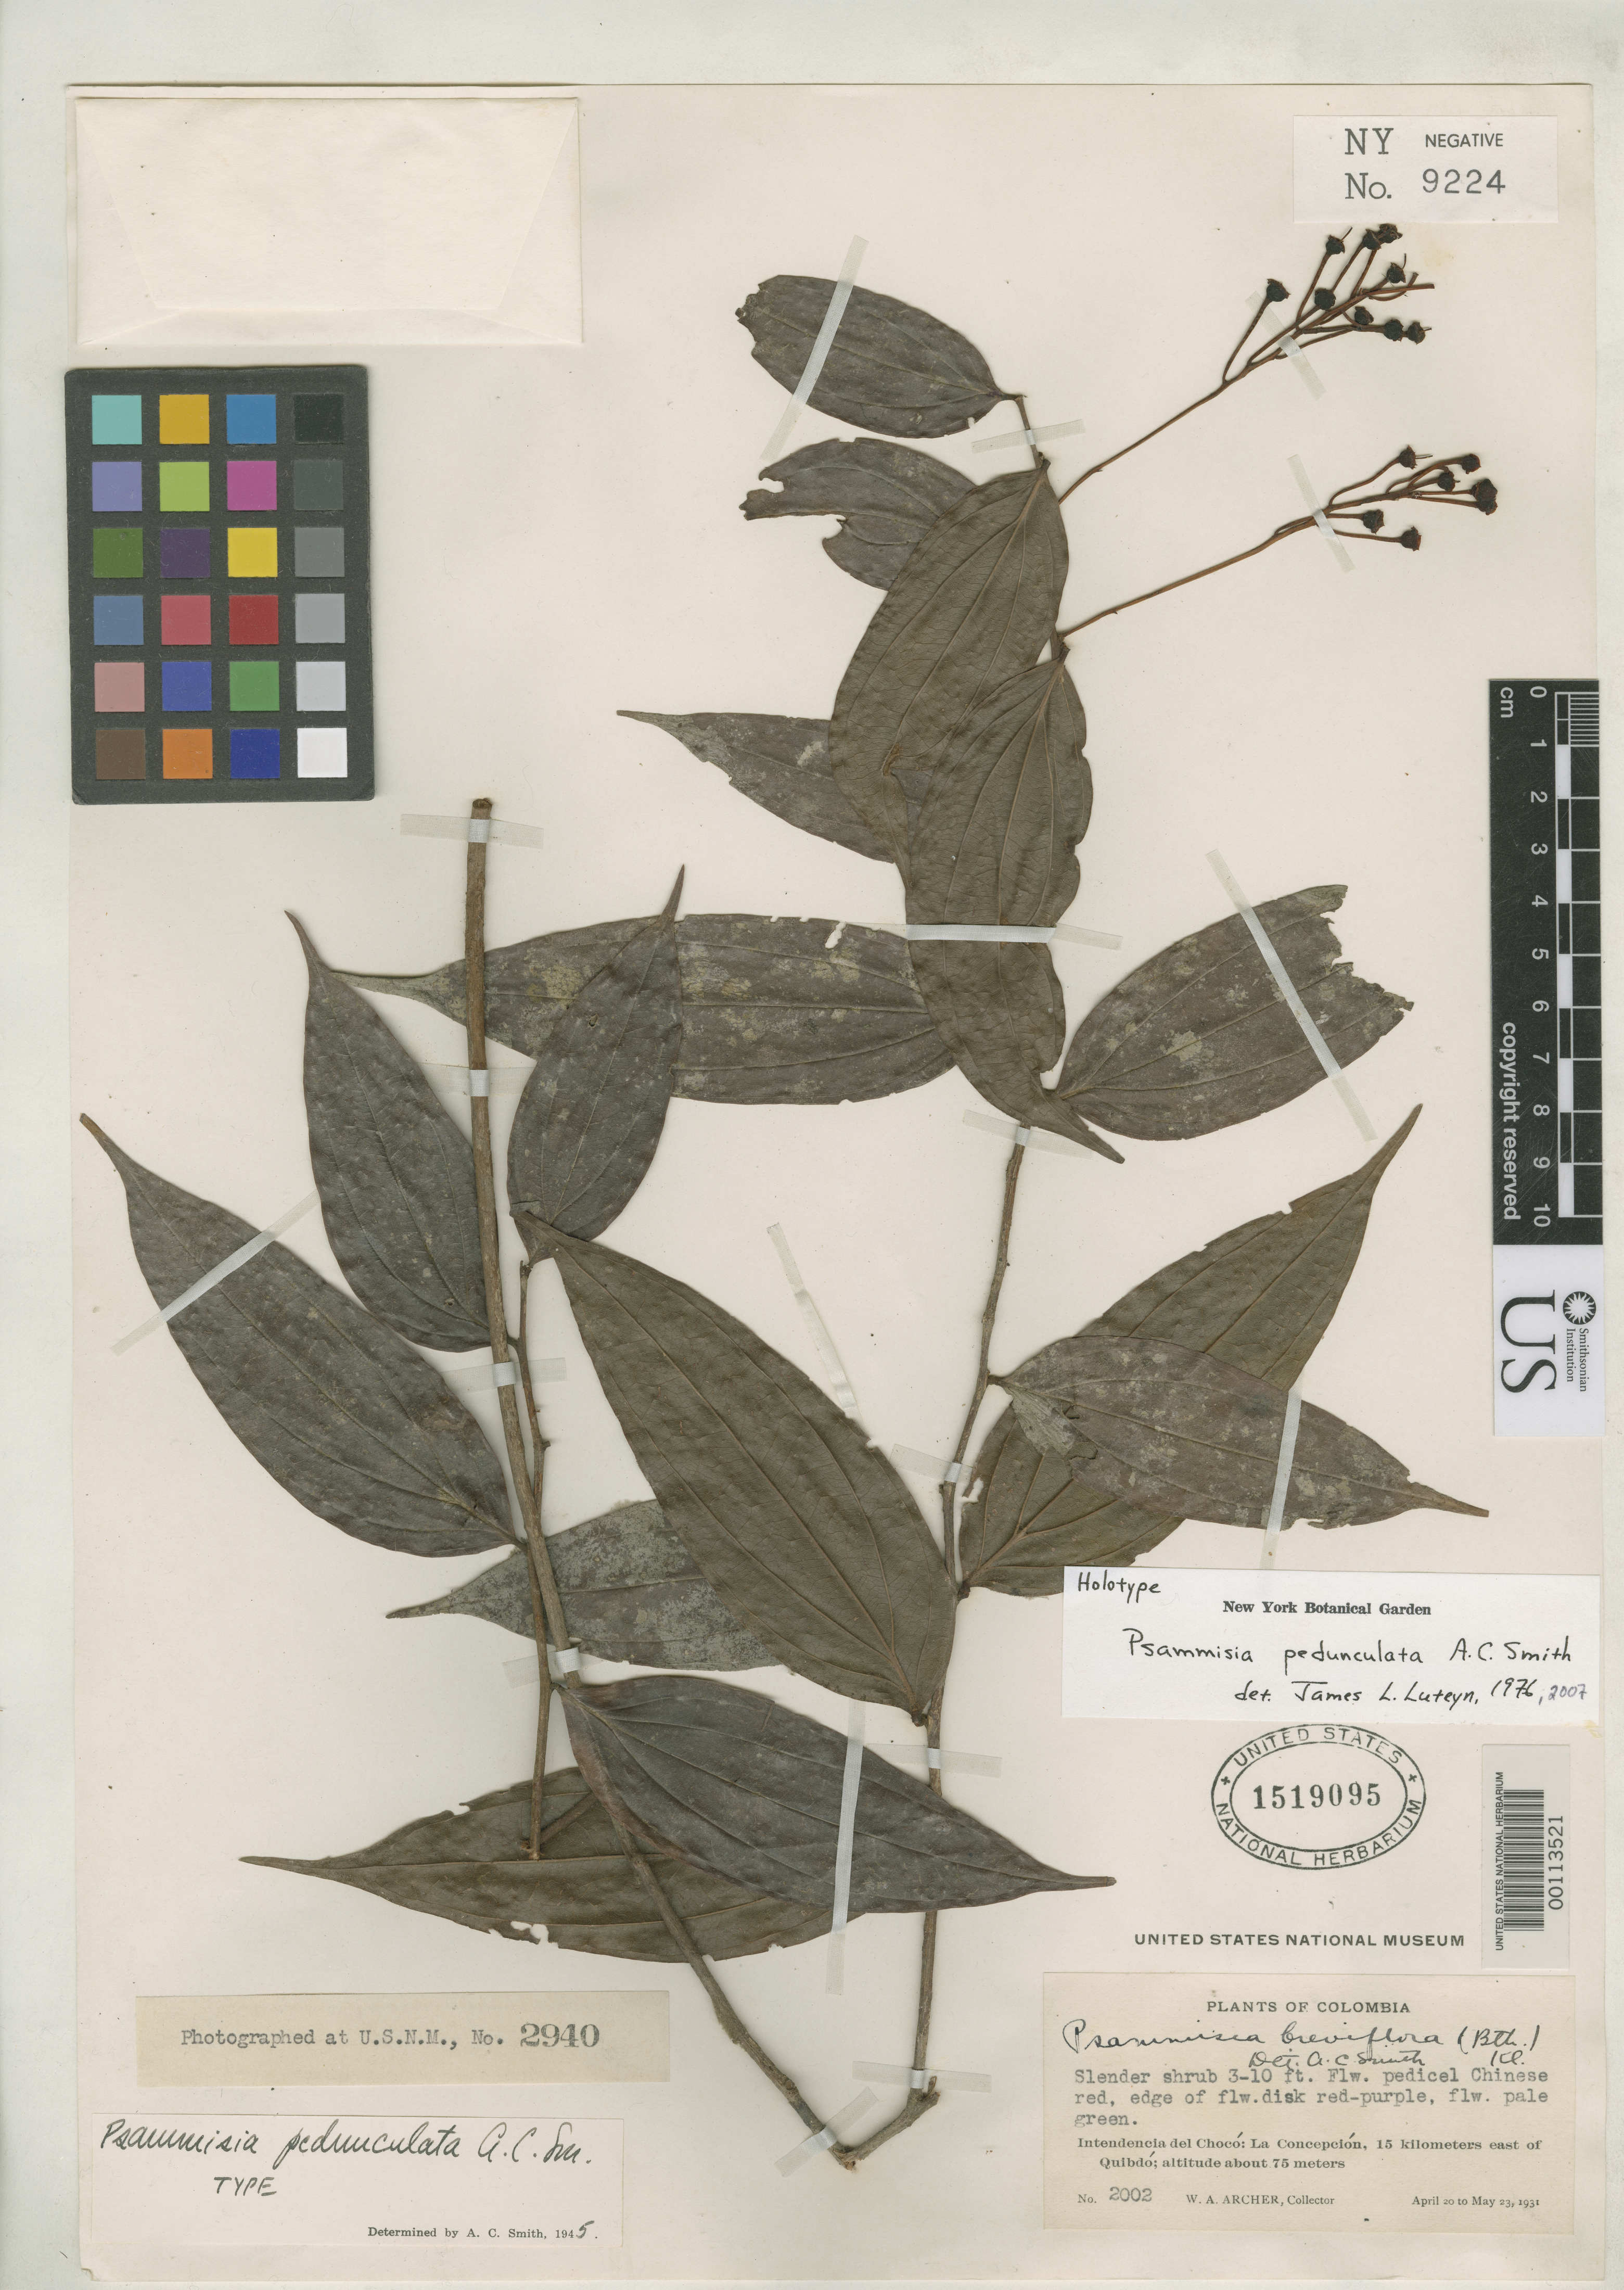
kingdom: Plantae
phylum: Tracheophyta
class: Magnoliopsida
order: Ericales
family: Ericaceae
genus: Psammisia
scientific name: Psammisia pedunculata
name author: A.C. Sm.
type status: Holotype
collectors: W. A. Archer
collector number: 2002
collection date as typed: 20 Apr 1931 to 23 May 1931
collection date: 1931-04-20/1931-05-23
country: Colombia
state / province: Chocó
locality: La Concepcion, 15 km E of Quibdo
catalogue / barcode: US 1519095